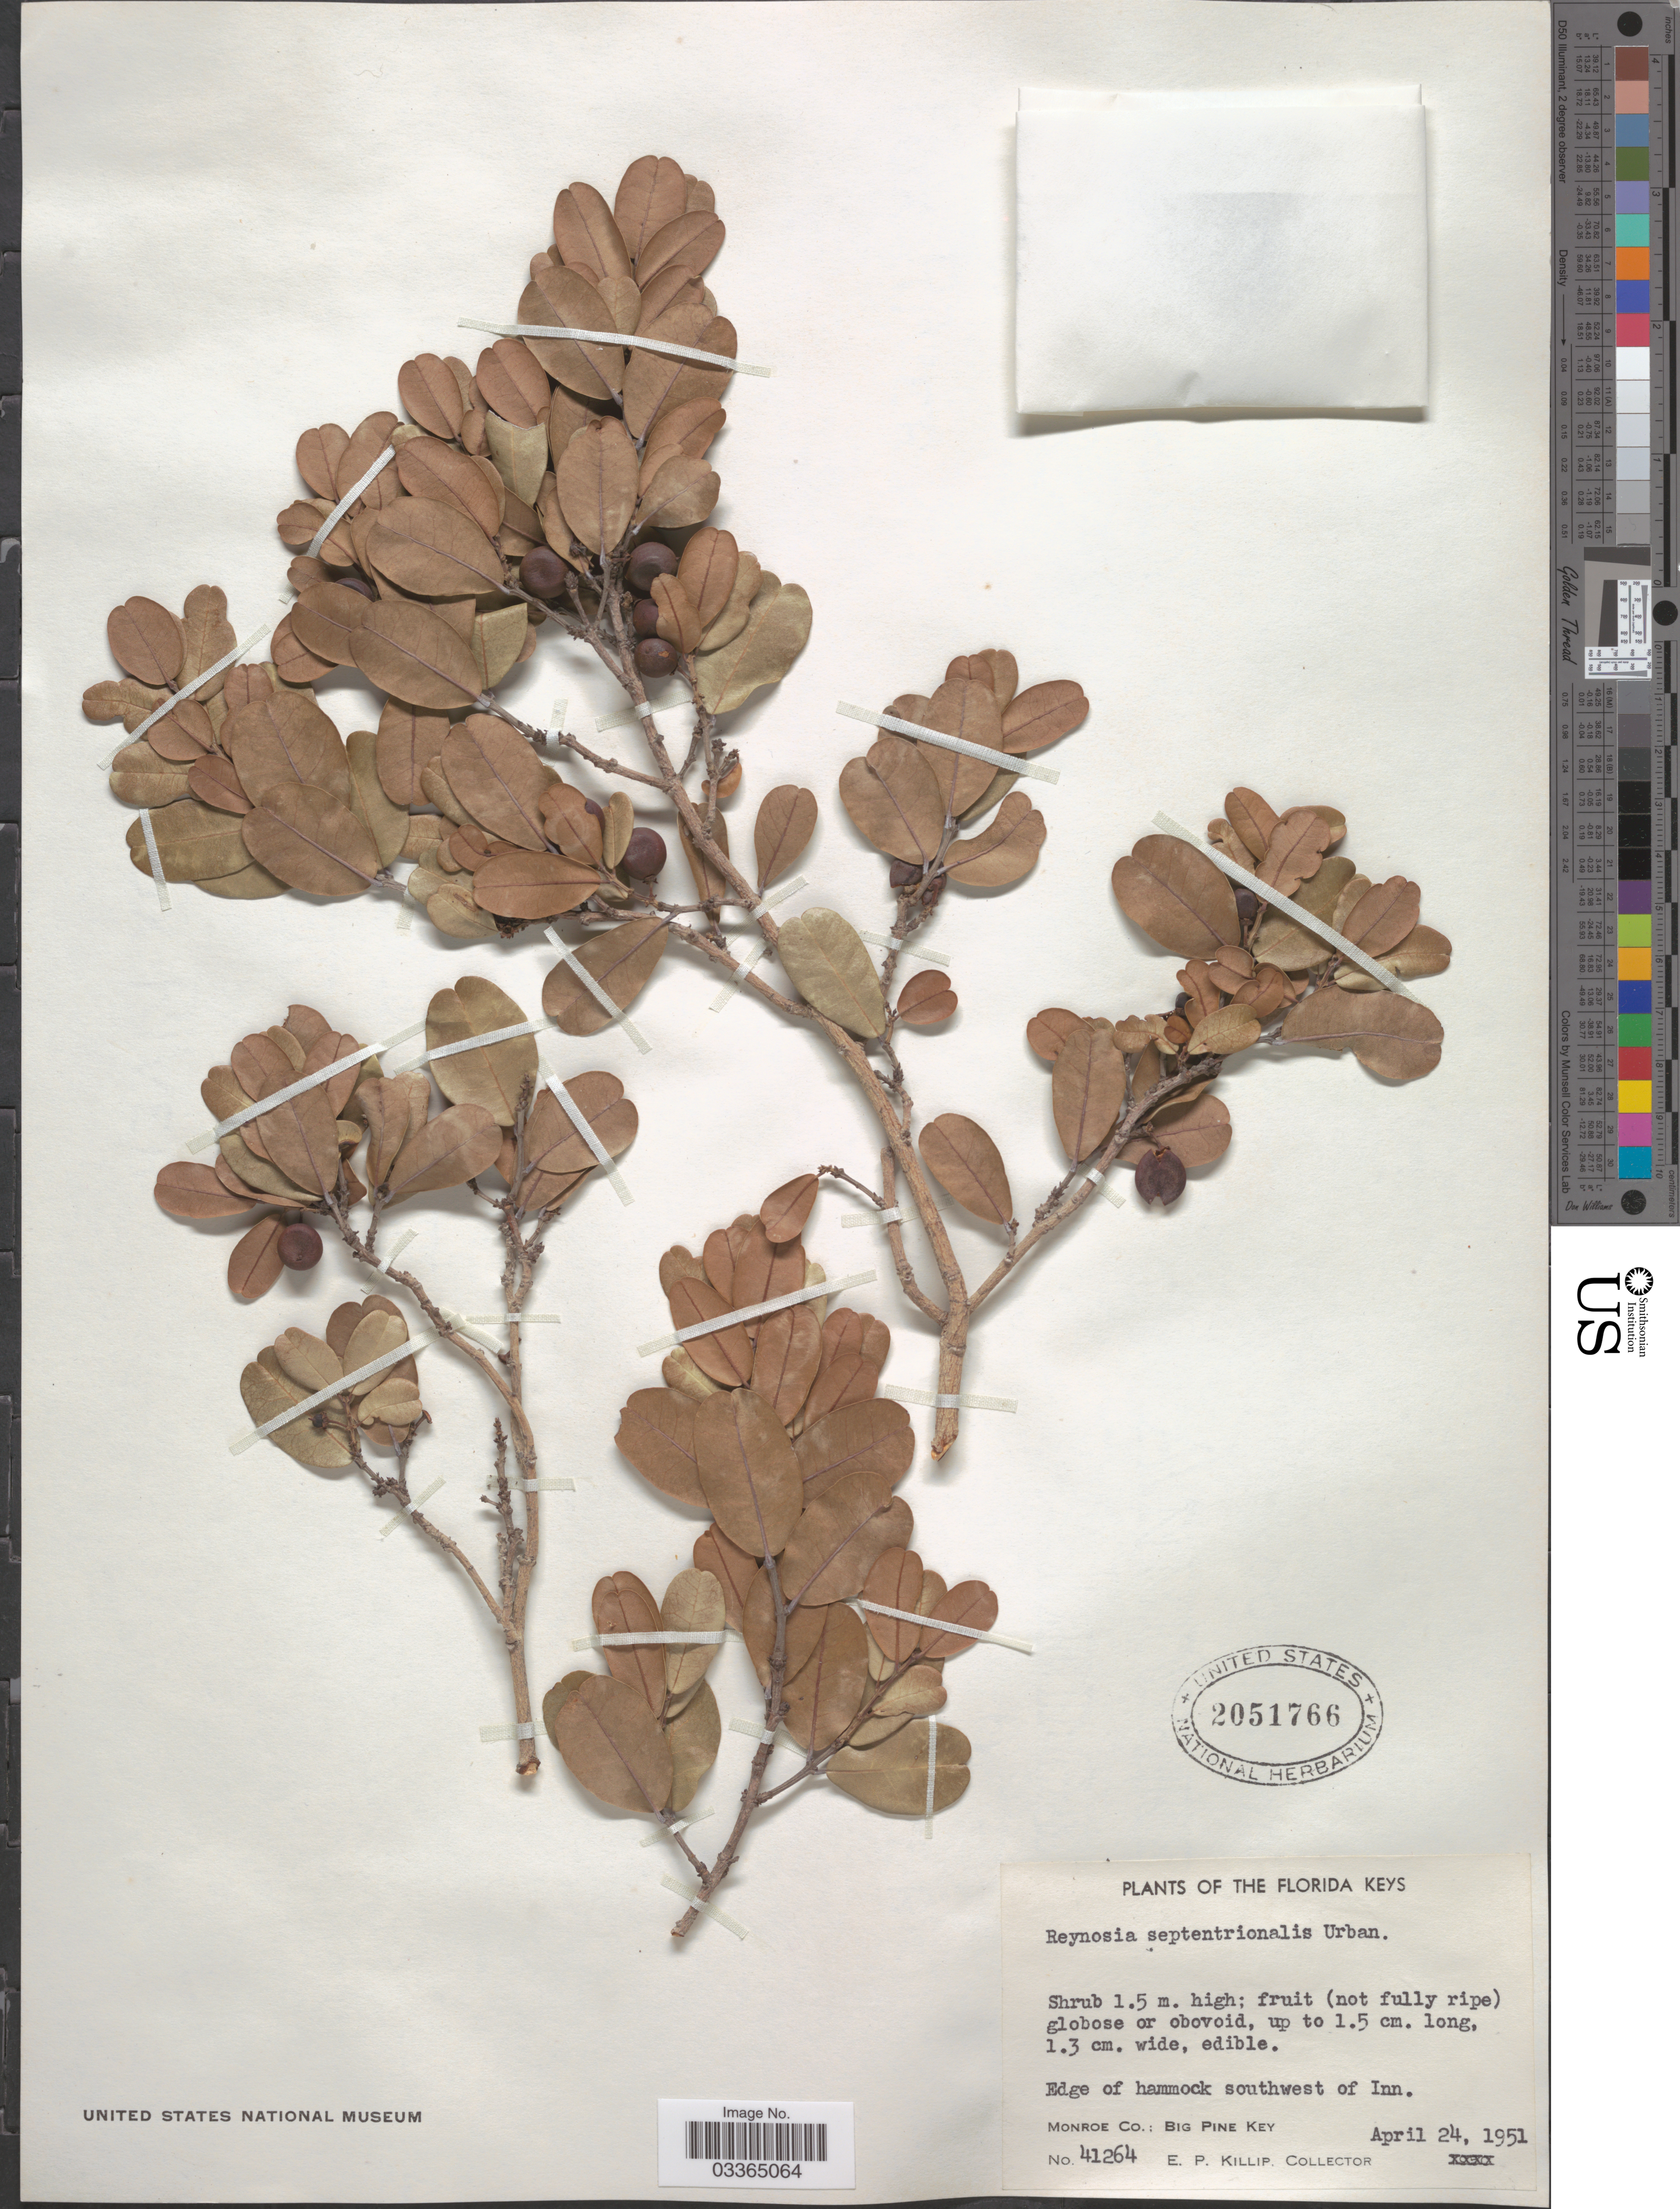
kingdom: Plantae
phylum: Tracheophyta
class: Magnoliopsida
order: Rosales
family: Rhamnaceae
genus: Reynosia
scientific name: Reynosia septentrionalis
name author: Urb.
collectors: E. P. Killip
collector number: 41264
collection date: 1951-04-24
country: United States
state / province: Florida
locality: The Florida Keys, Edge of hammock southwest of Inn., Monroe Co.: Big Pine Key.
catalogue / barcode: US 2051766